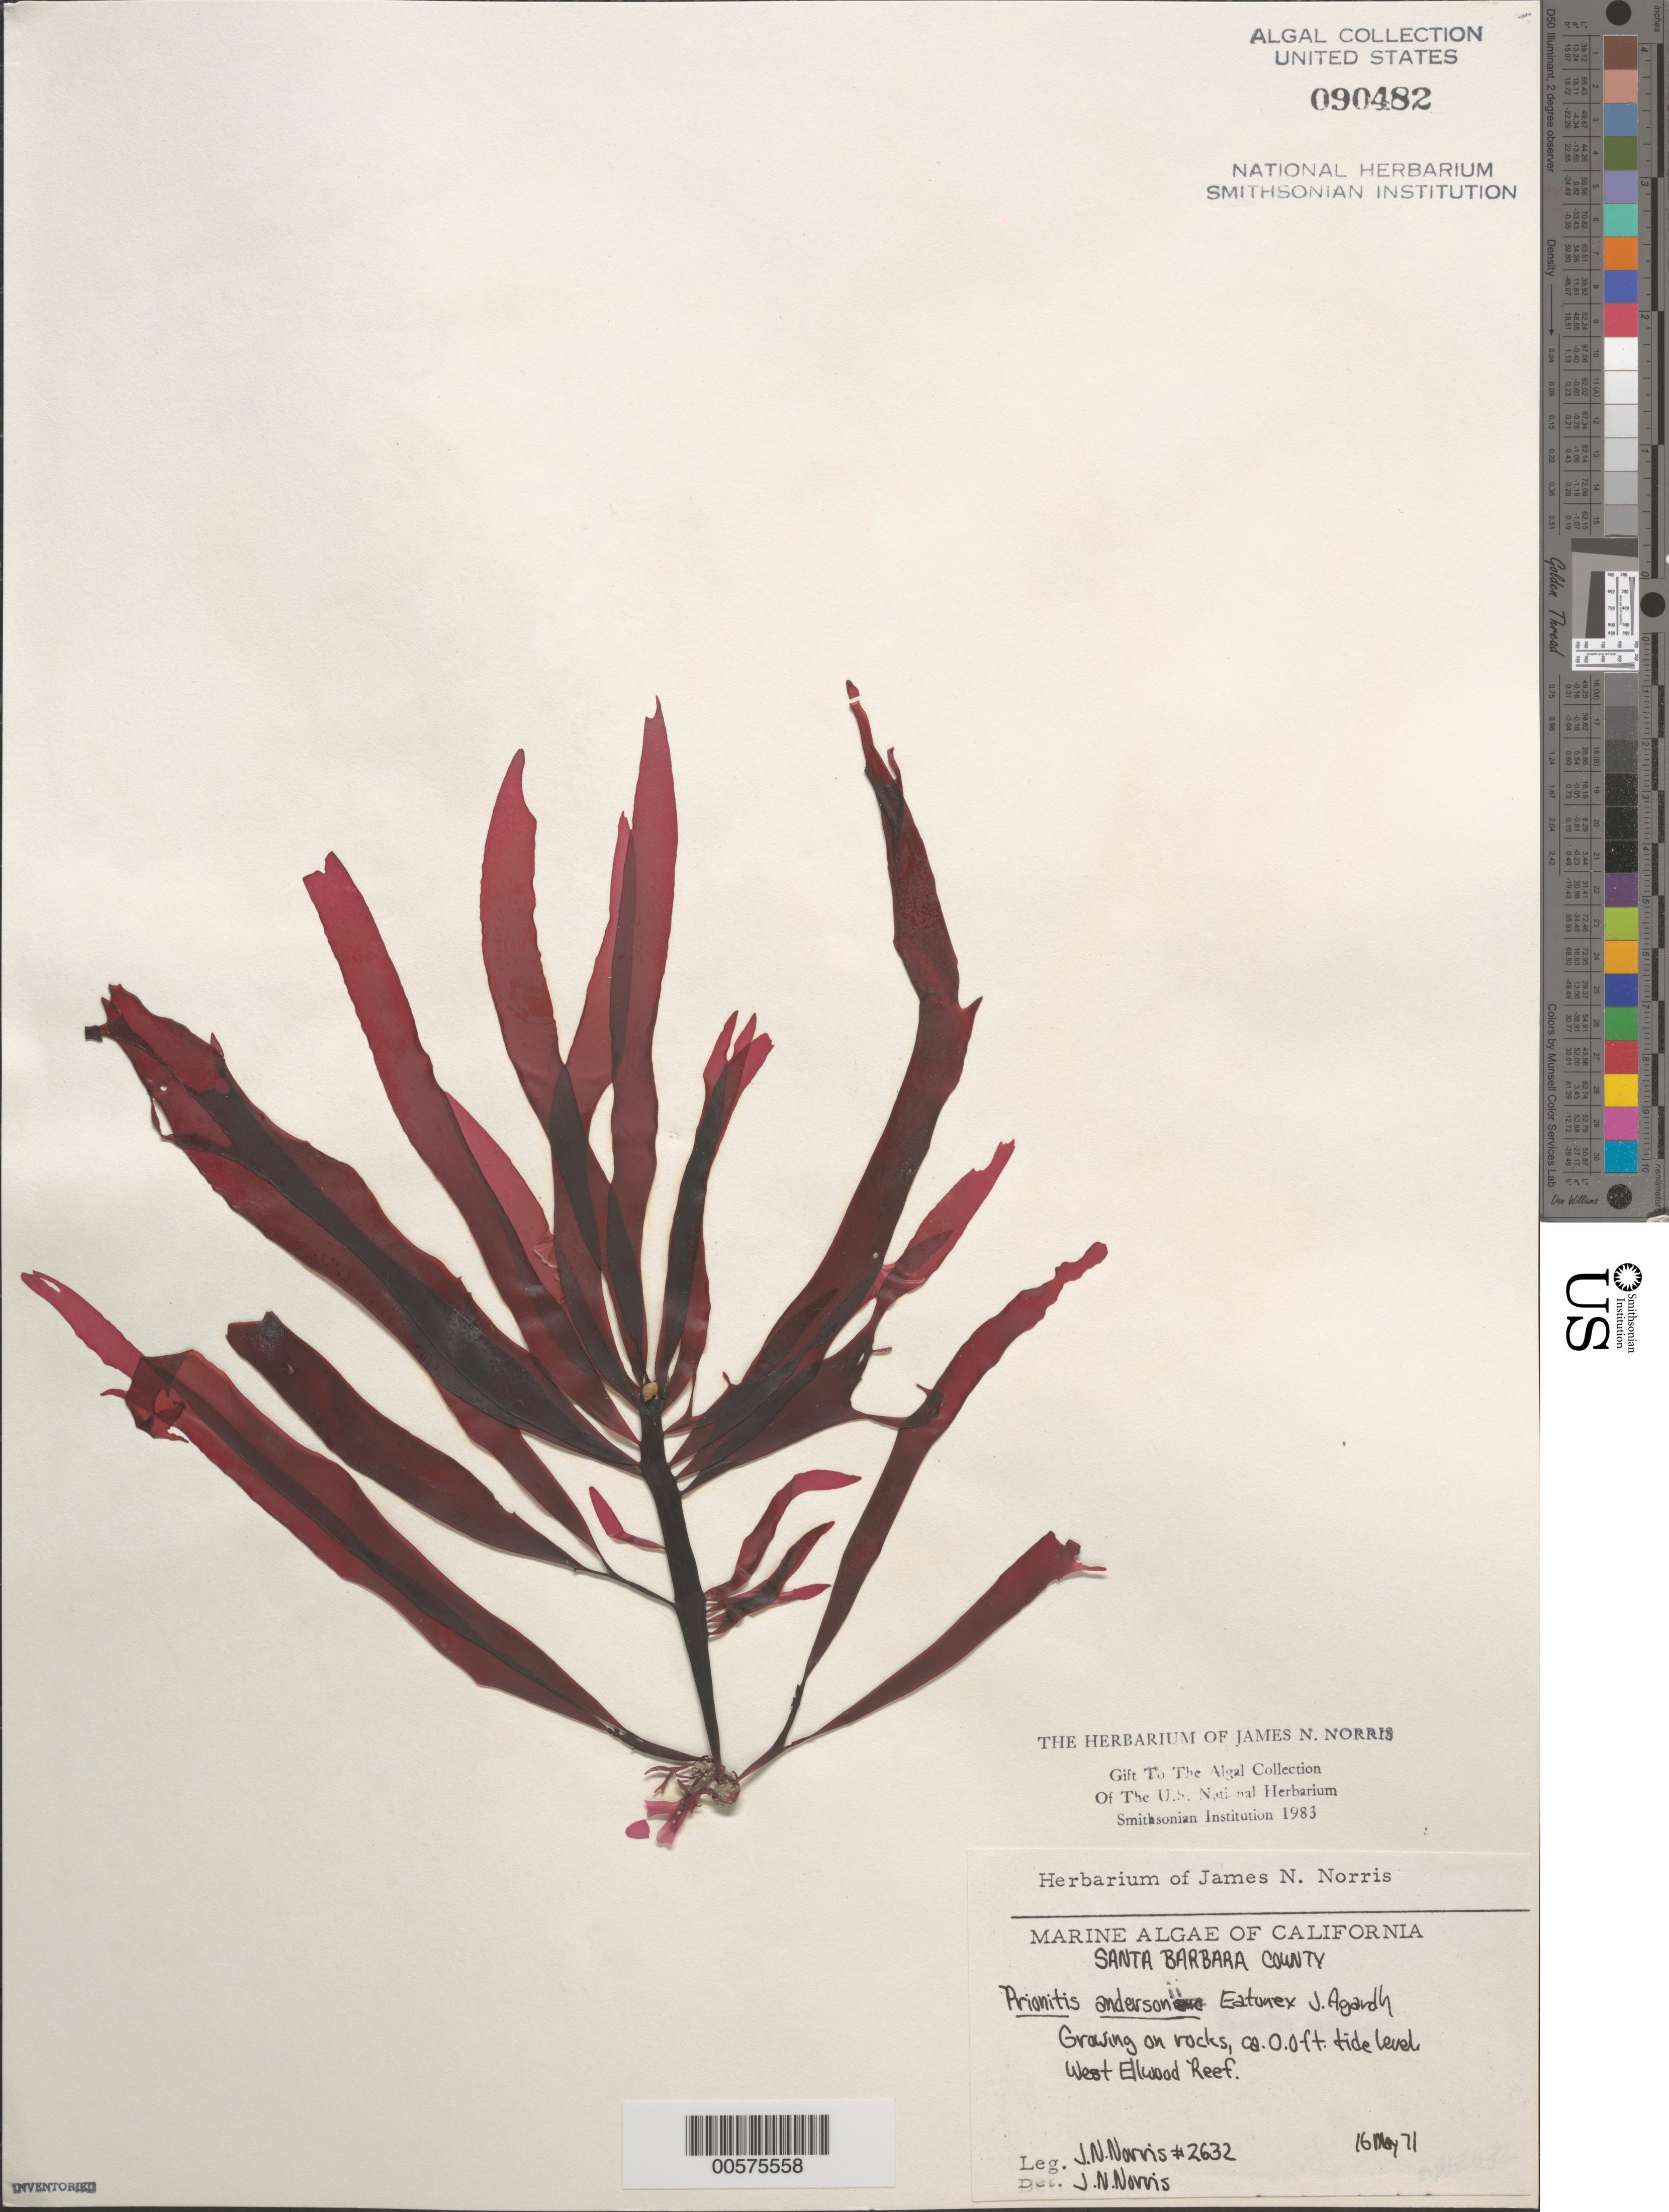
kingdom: Plantae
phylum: Rhodophyta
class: Florideophyceae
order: Cryptonemiales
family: Cryptonemiaceae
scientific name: Prionitis sternbergii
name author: (C. Agardh) J. Agardh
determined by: Algae name updating Project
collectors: J. N. Norris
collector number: JN-2632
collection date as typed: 16 May 1971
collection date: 1971-05-16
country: United States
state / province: California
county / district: Santa Barbara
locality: West Ellwood Reef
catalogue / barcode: US 90482